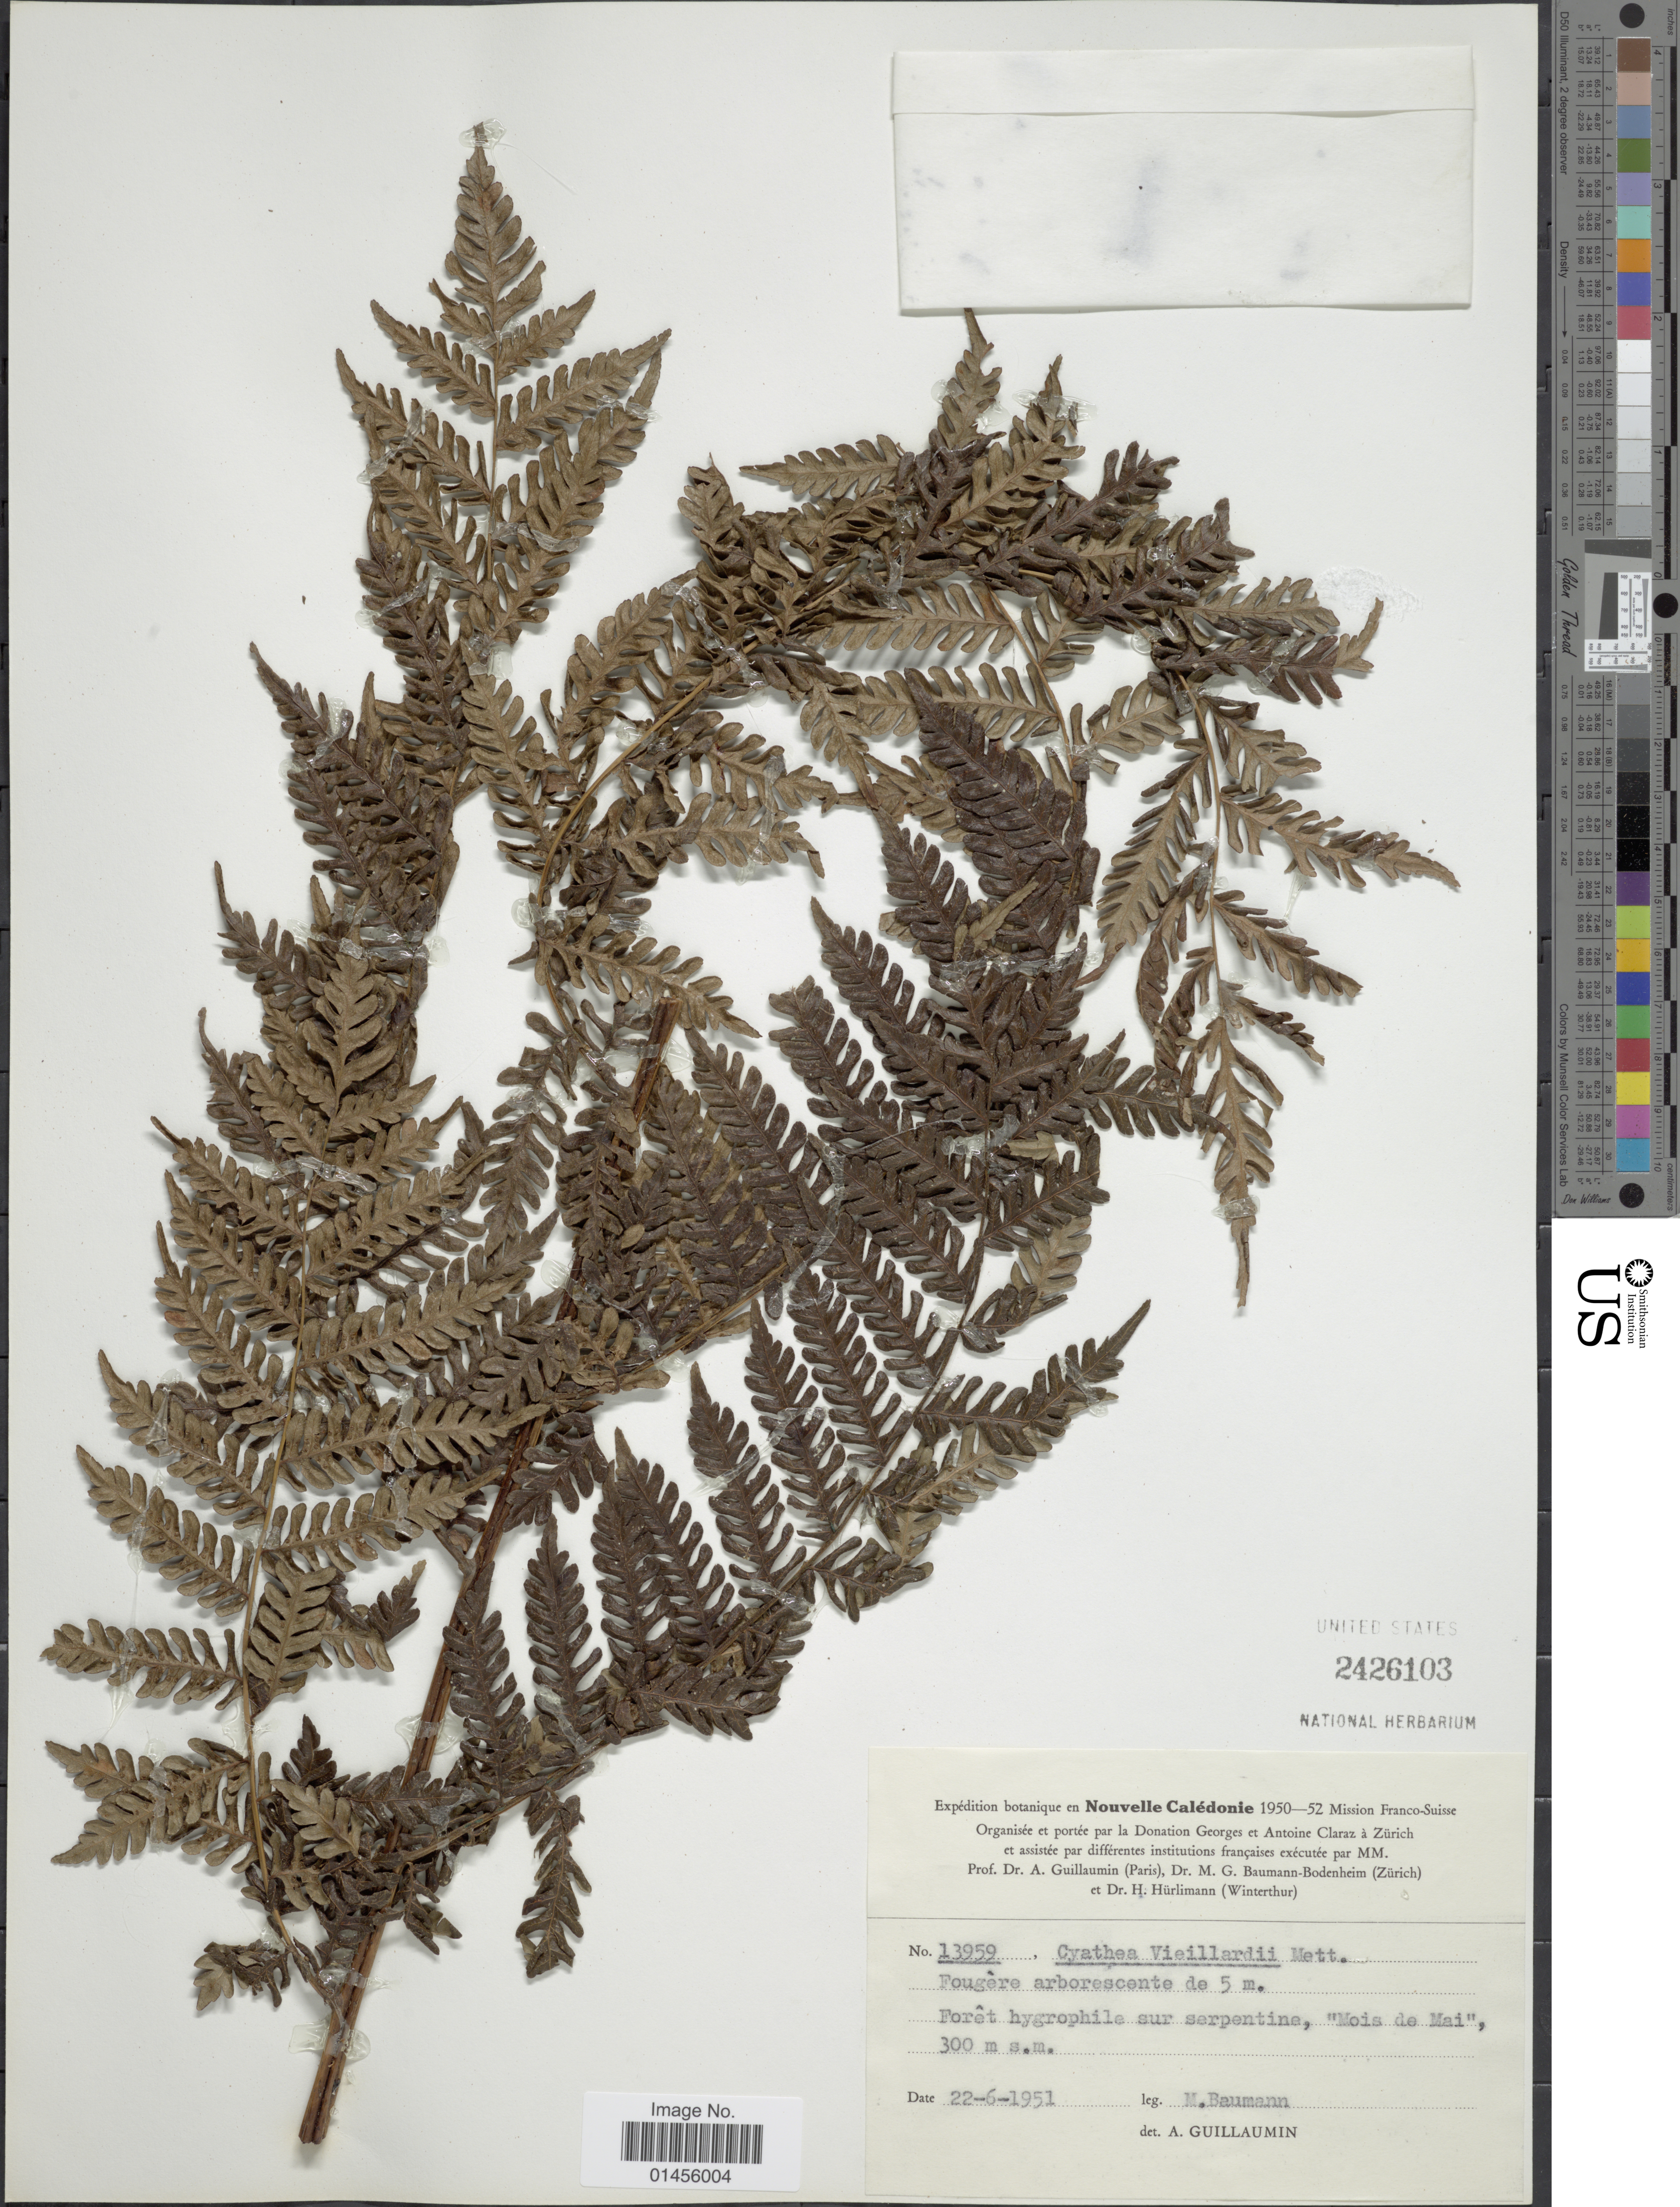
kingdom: Plantae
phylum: Tracheophyta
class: Polypodiopsida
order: Cyatheales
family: Cyatheaceae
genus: Alsophila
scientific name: Alsophila vieilliardii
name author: (Mett.) R.M. Tryon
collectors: M. Baumann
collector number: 13959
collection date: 1951-06-22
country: New Caledonia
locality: Fougere arborescente de 5 m., Forest hygrophile sur serpentine, Mois de Mai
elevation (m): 300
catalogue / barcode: US 2426103